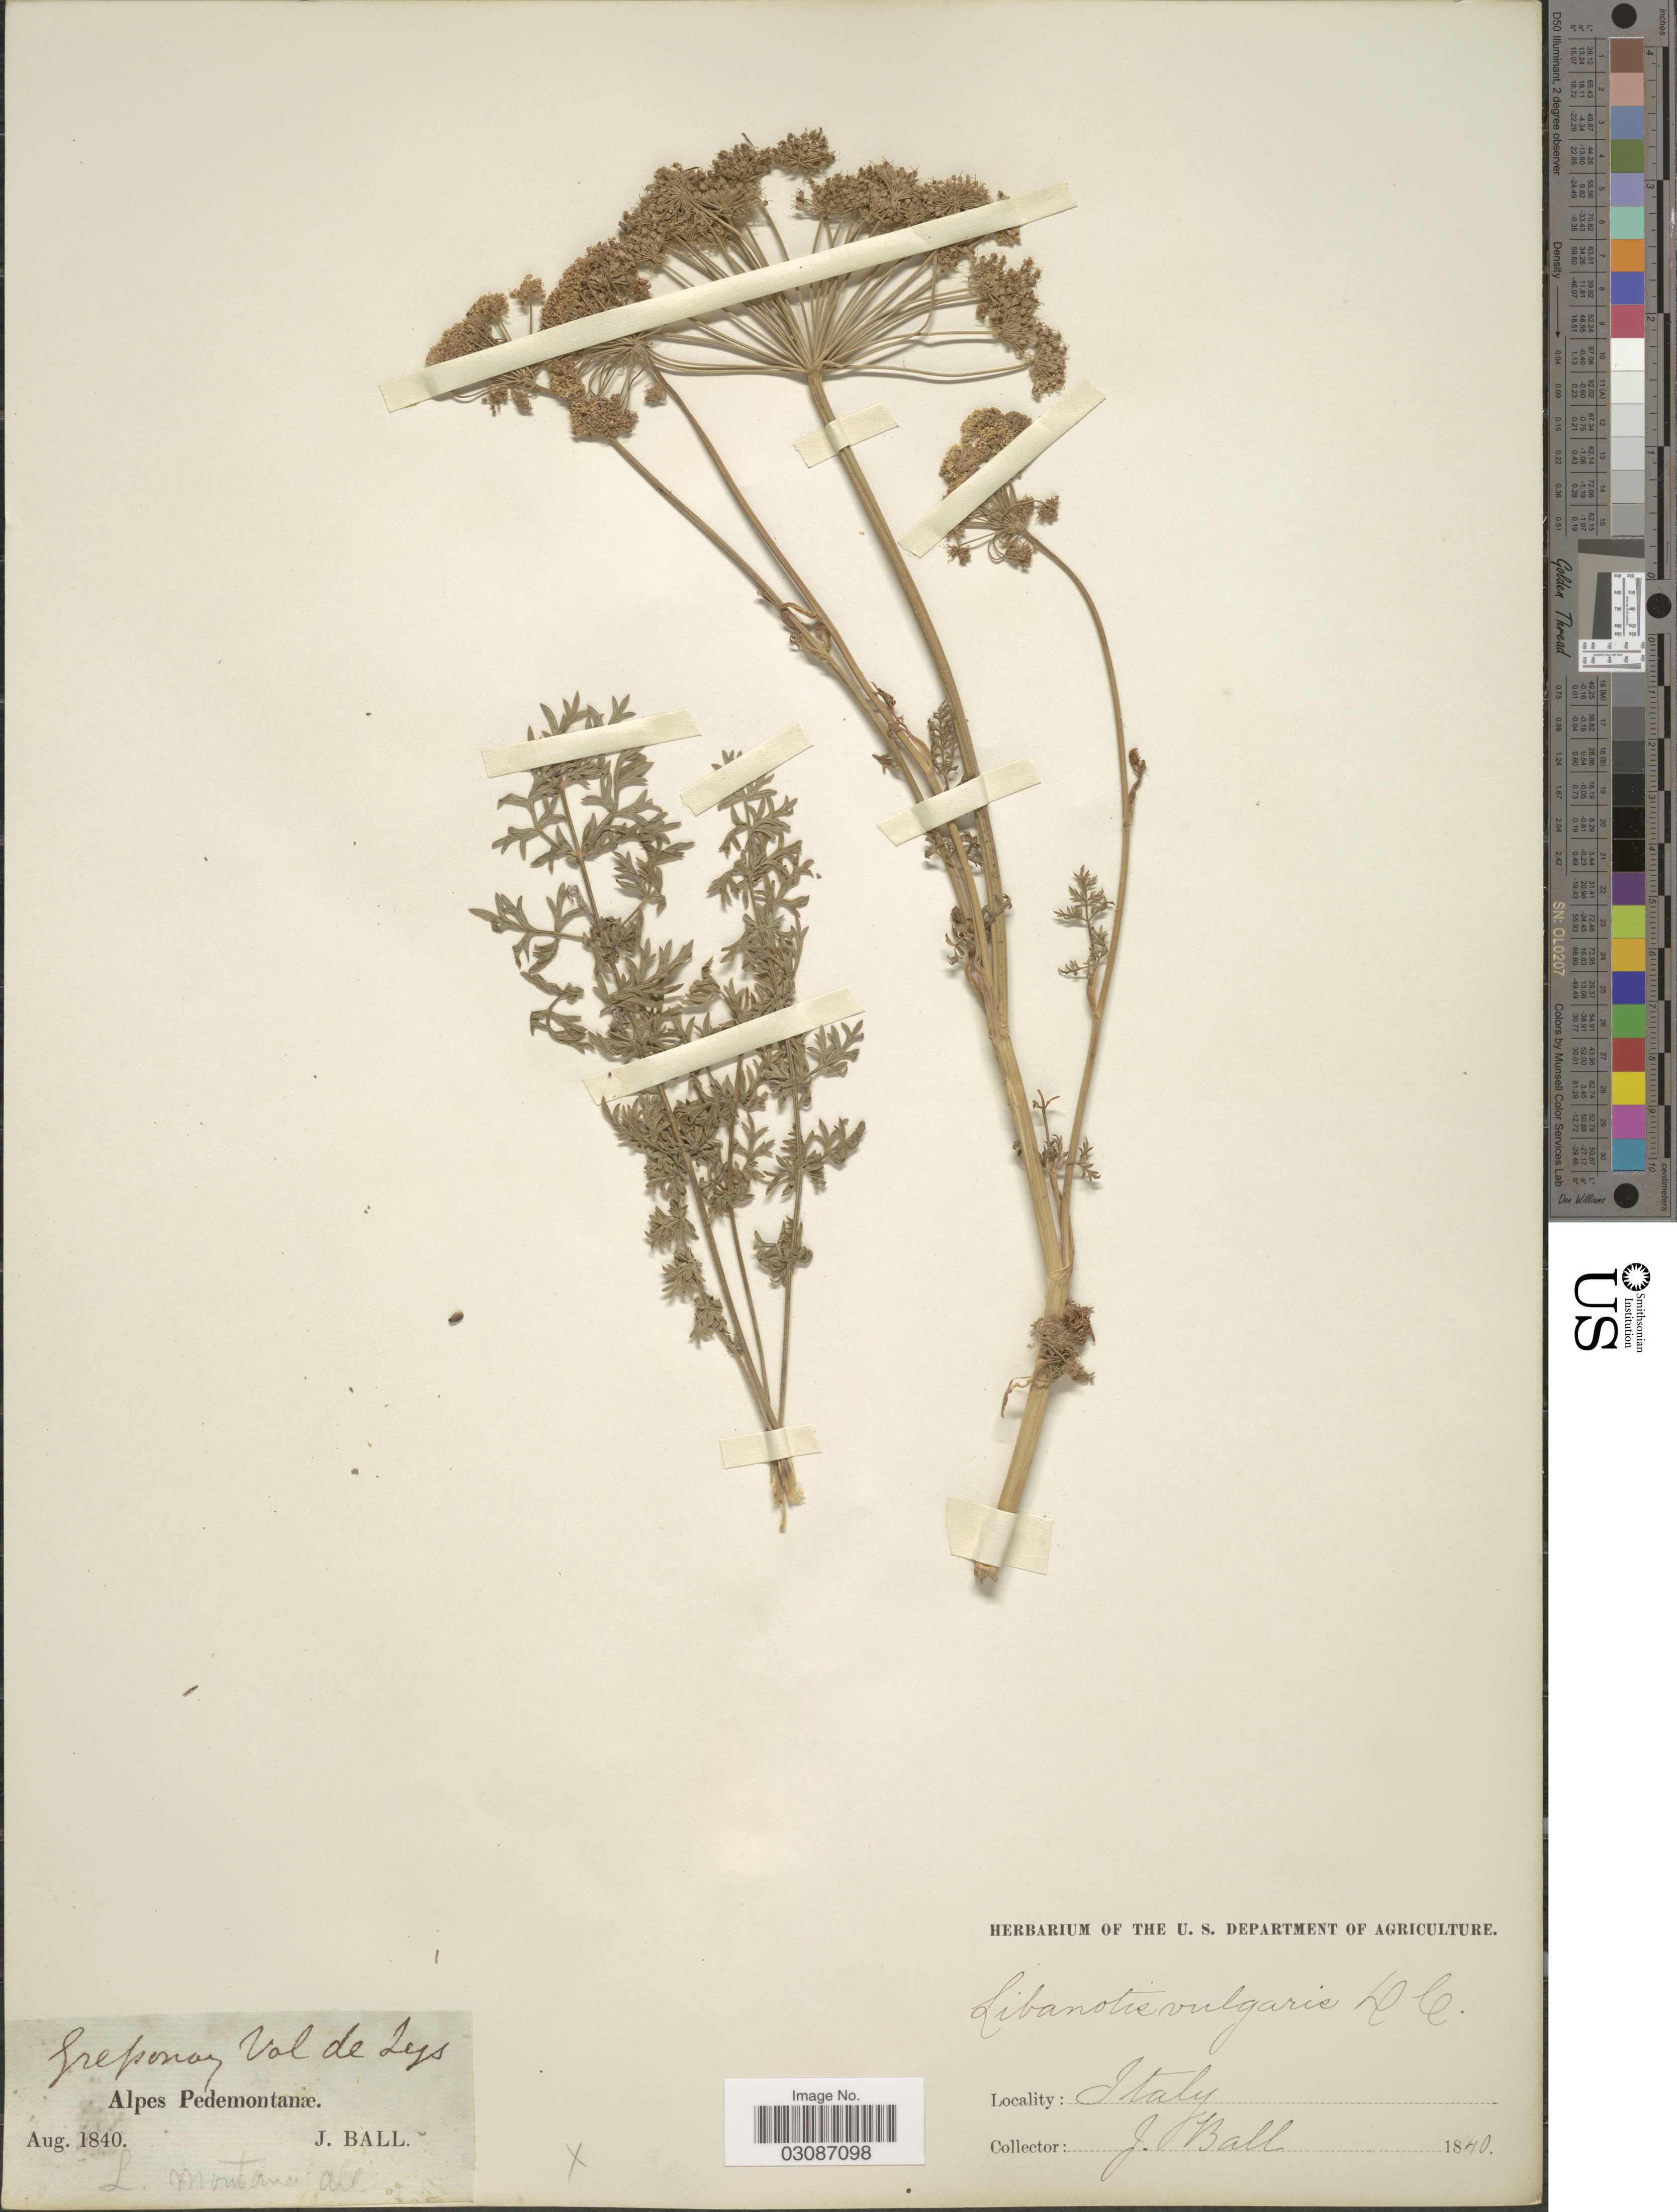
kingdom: Plantae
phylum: Tracheophyta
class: Magnoliopsida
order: Apiales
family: Apiaceae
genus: Seseli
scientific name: Seseli libanotis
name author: Koch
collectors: J. Ball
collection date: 1840-08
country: Italy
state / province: Piedmont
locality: Preponay Val de Lys.